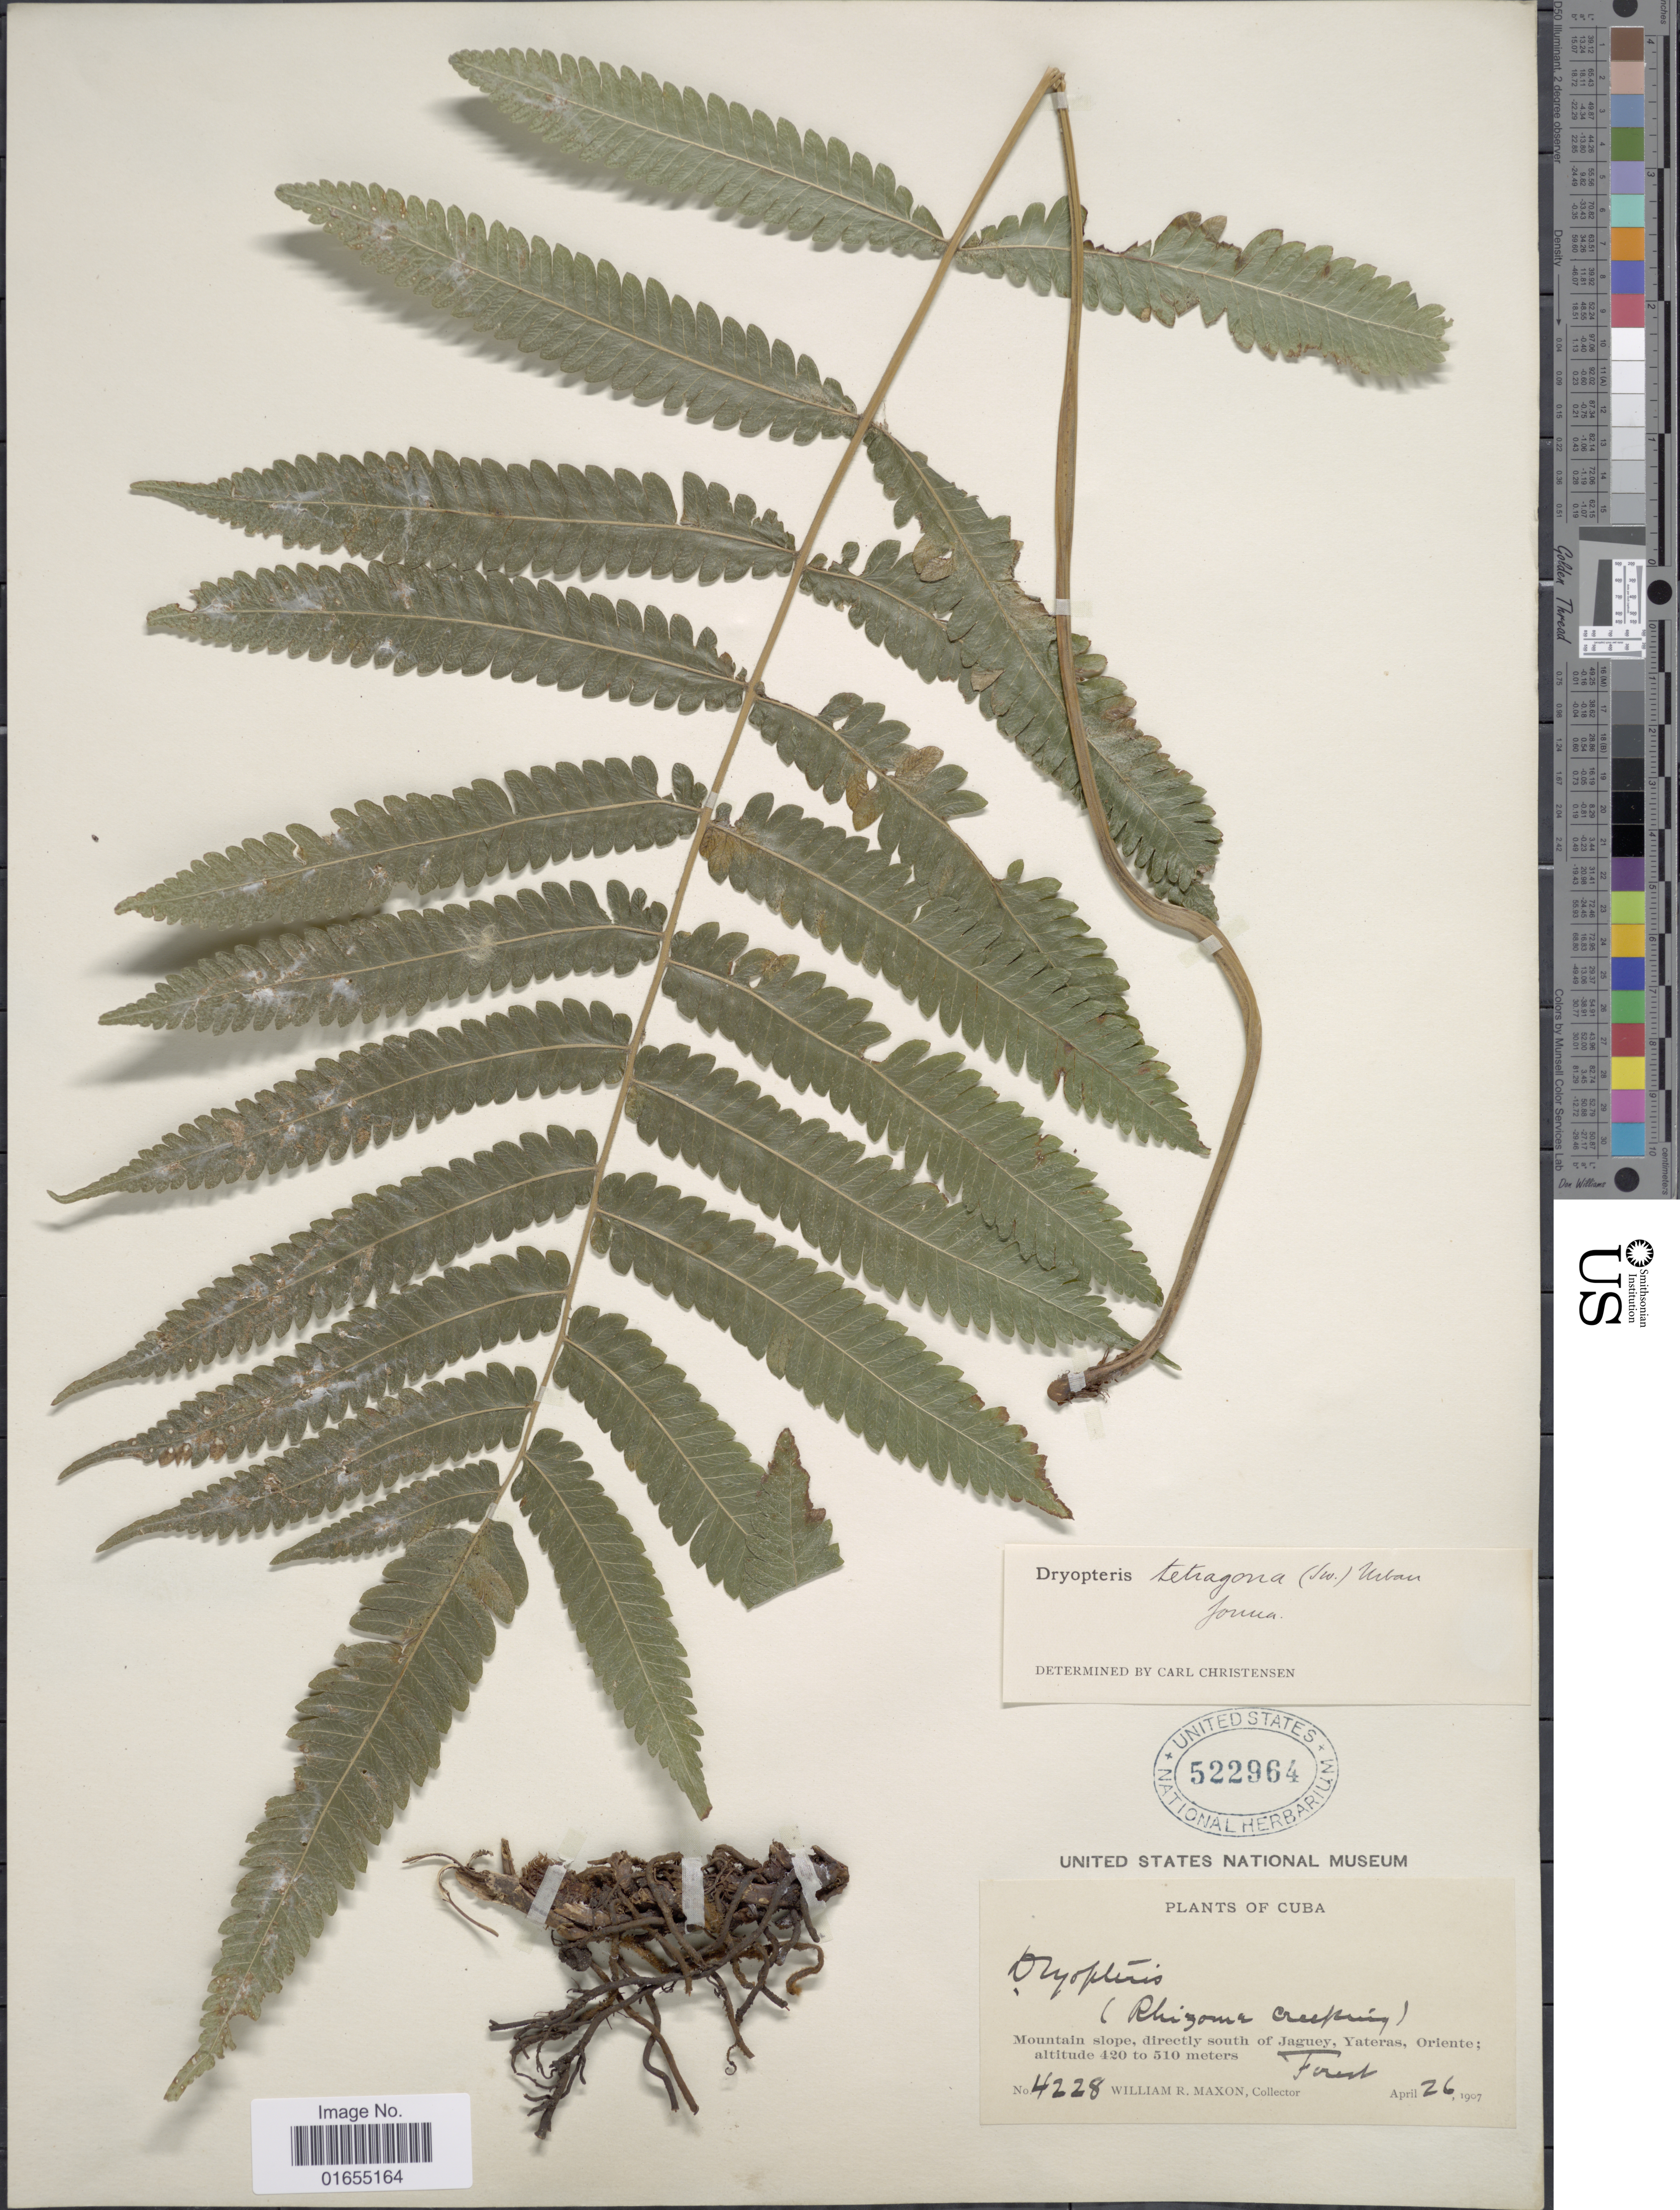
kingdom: Plantae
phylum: Tracheophyta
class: Polypodiopsida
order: Polypodiales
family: Thelypteridaceae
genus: Goniopteris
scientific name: Goniopteris subtetragona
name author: (Link) Vareschi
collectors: W. R. Maxon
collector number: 4228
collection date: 1907-04-26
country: Cuba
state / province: Oriente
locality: Mountain slope, directly south of Jaguey, Yateras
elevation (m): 420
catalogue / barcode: US 522964